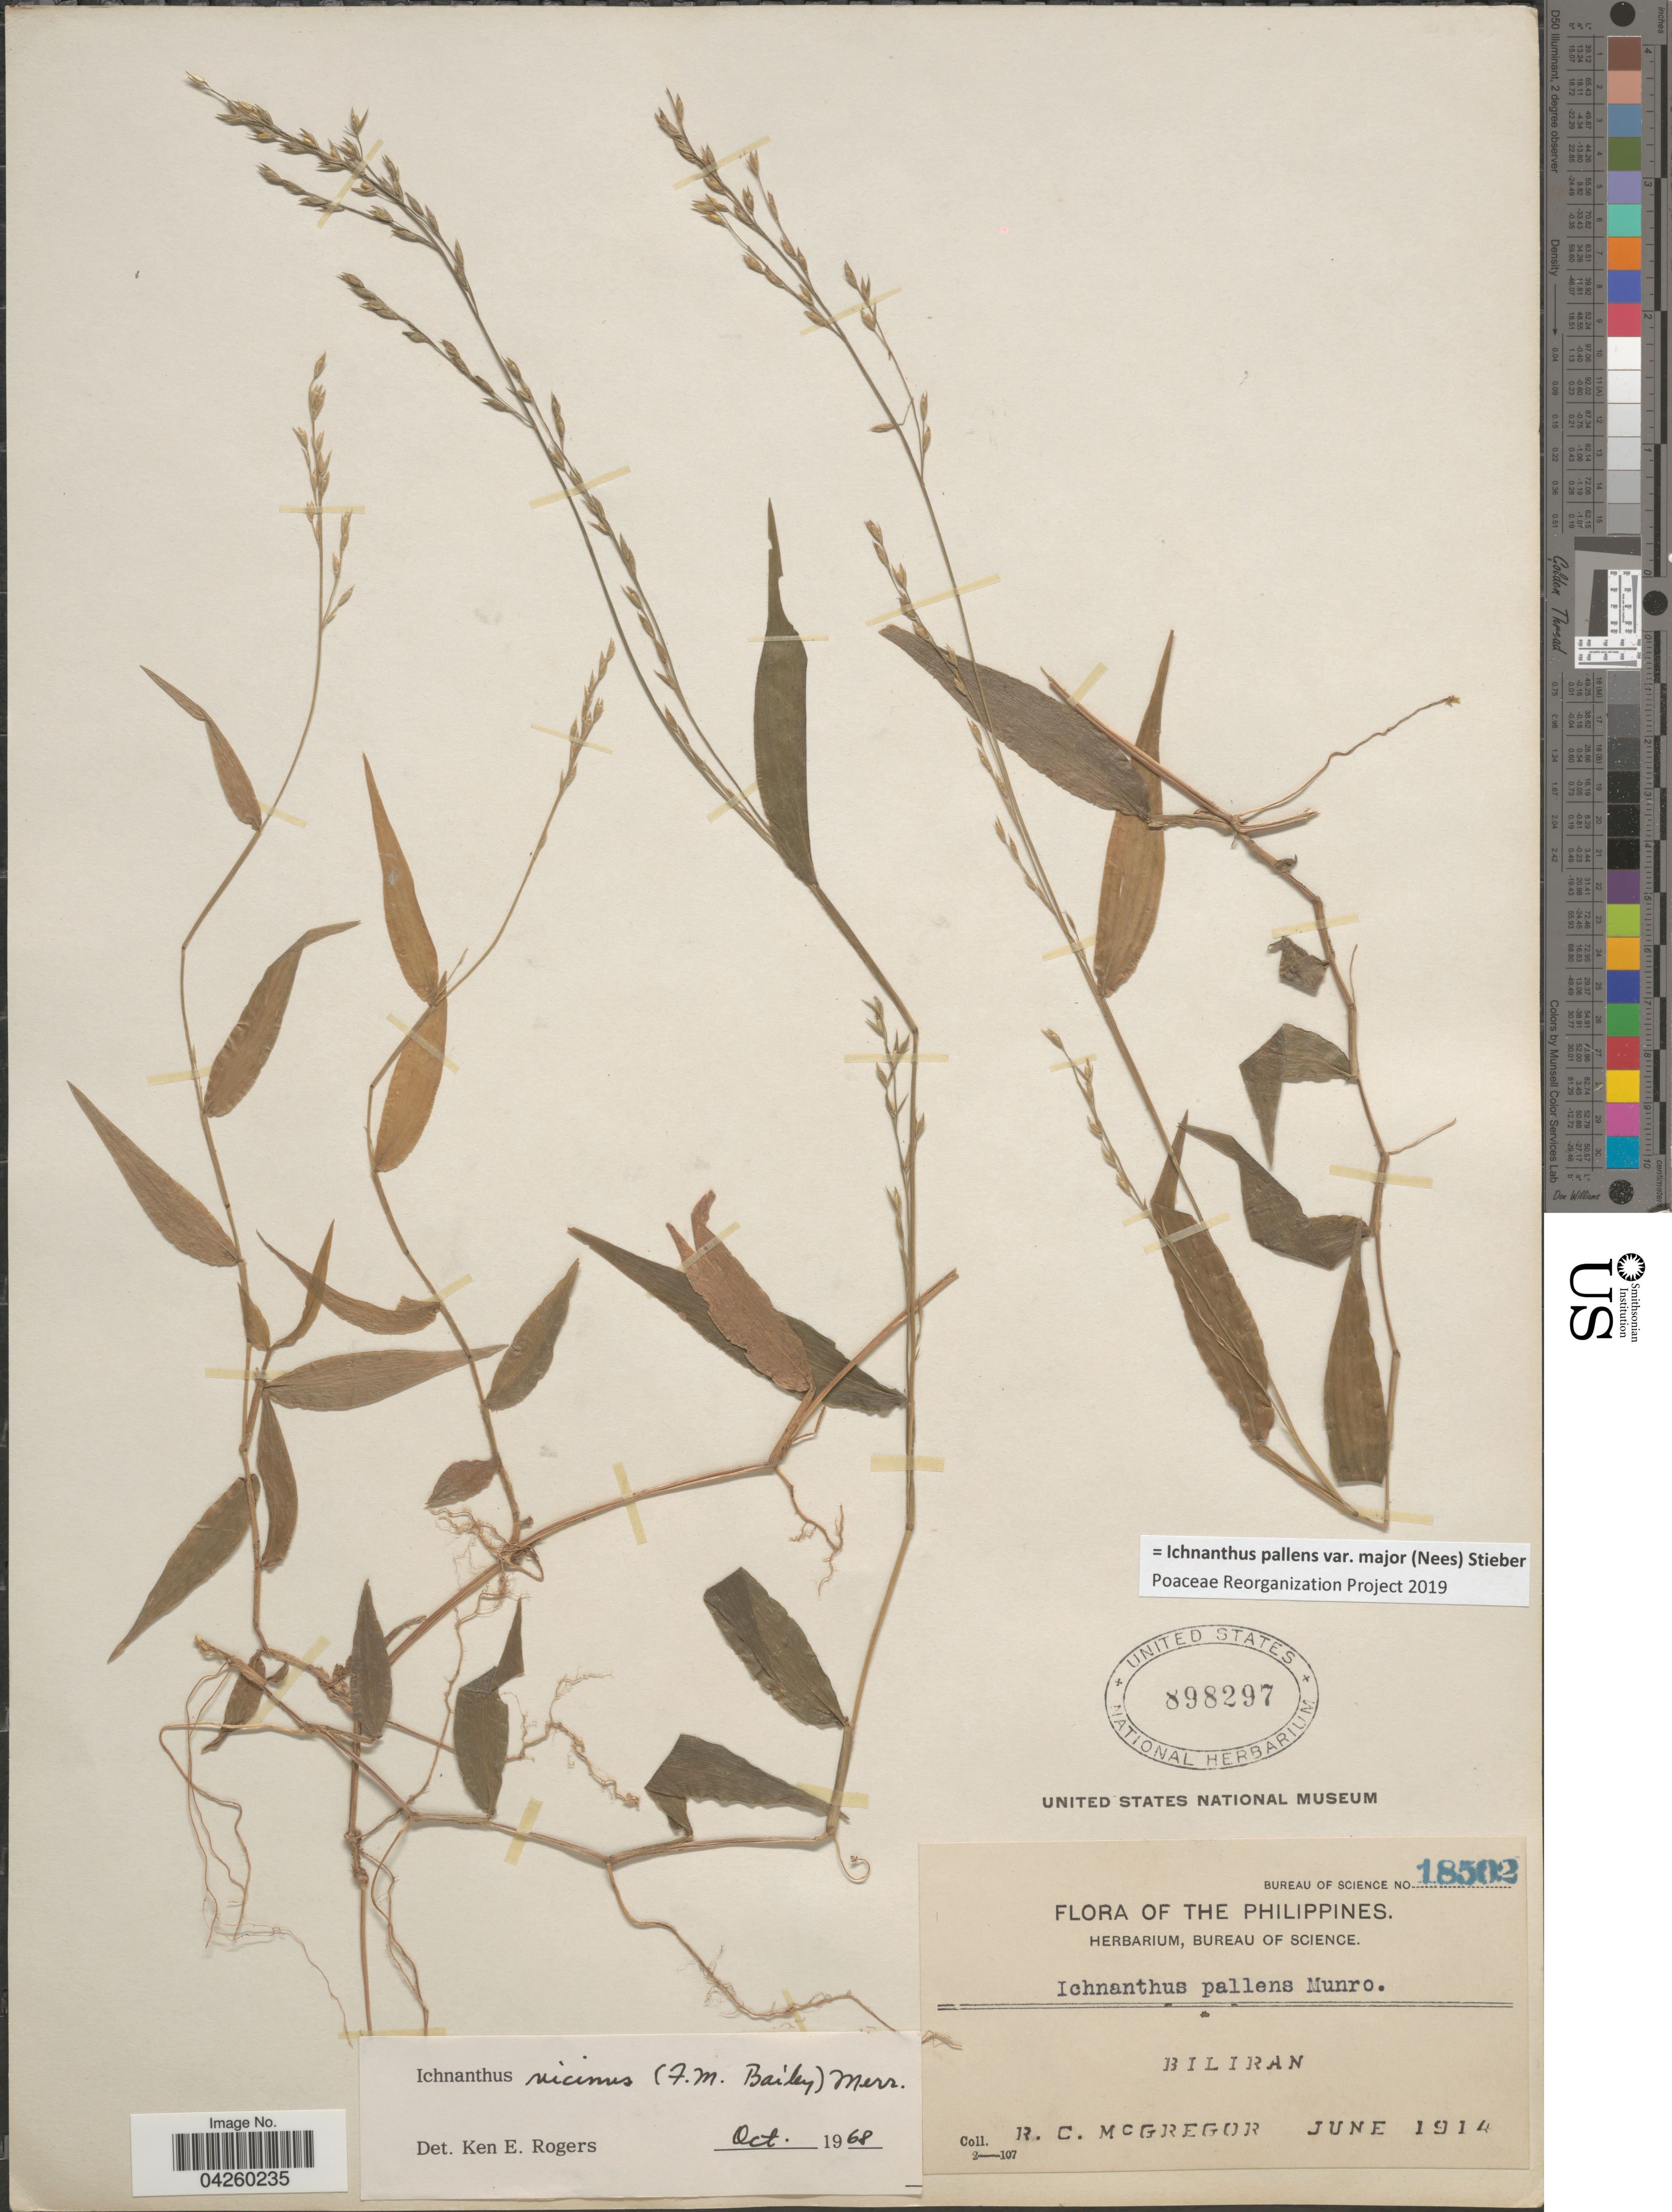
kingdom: Plantae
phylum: Tracheophyta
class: Liliopsida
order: Poales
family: Poaceae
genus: Ichnanthus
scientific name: Ichnanthus pallens var. major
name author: (Nees) Stieber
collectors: R. C. McGregor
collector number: Bureau of Science 18502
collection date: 1914-06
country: Philippines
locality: Biliran.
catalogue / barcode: US 898297